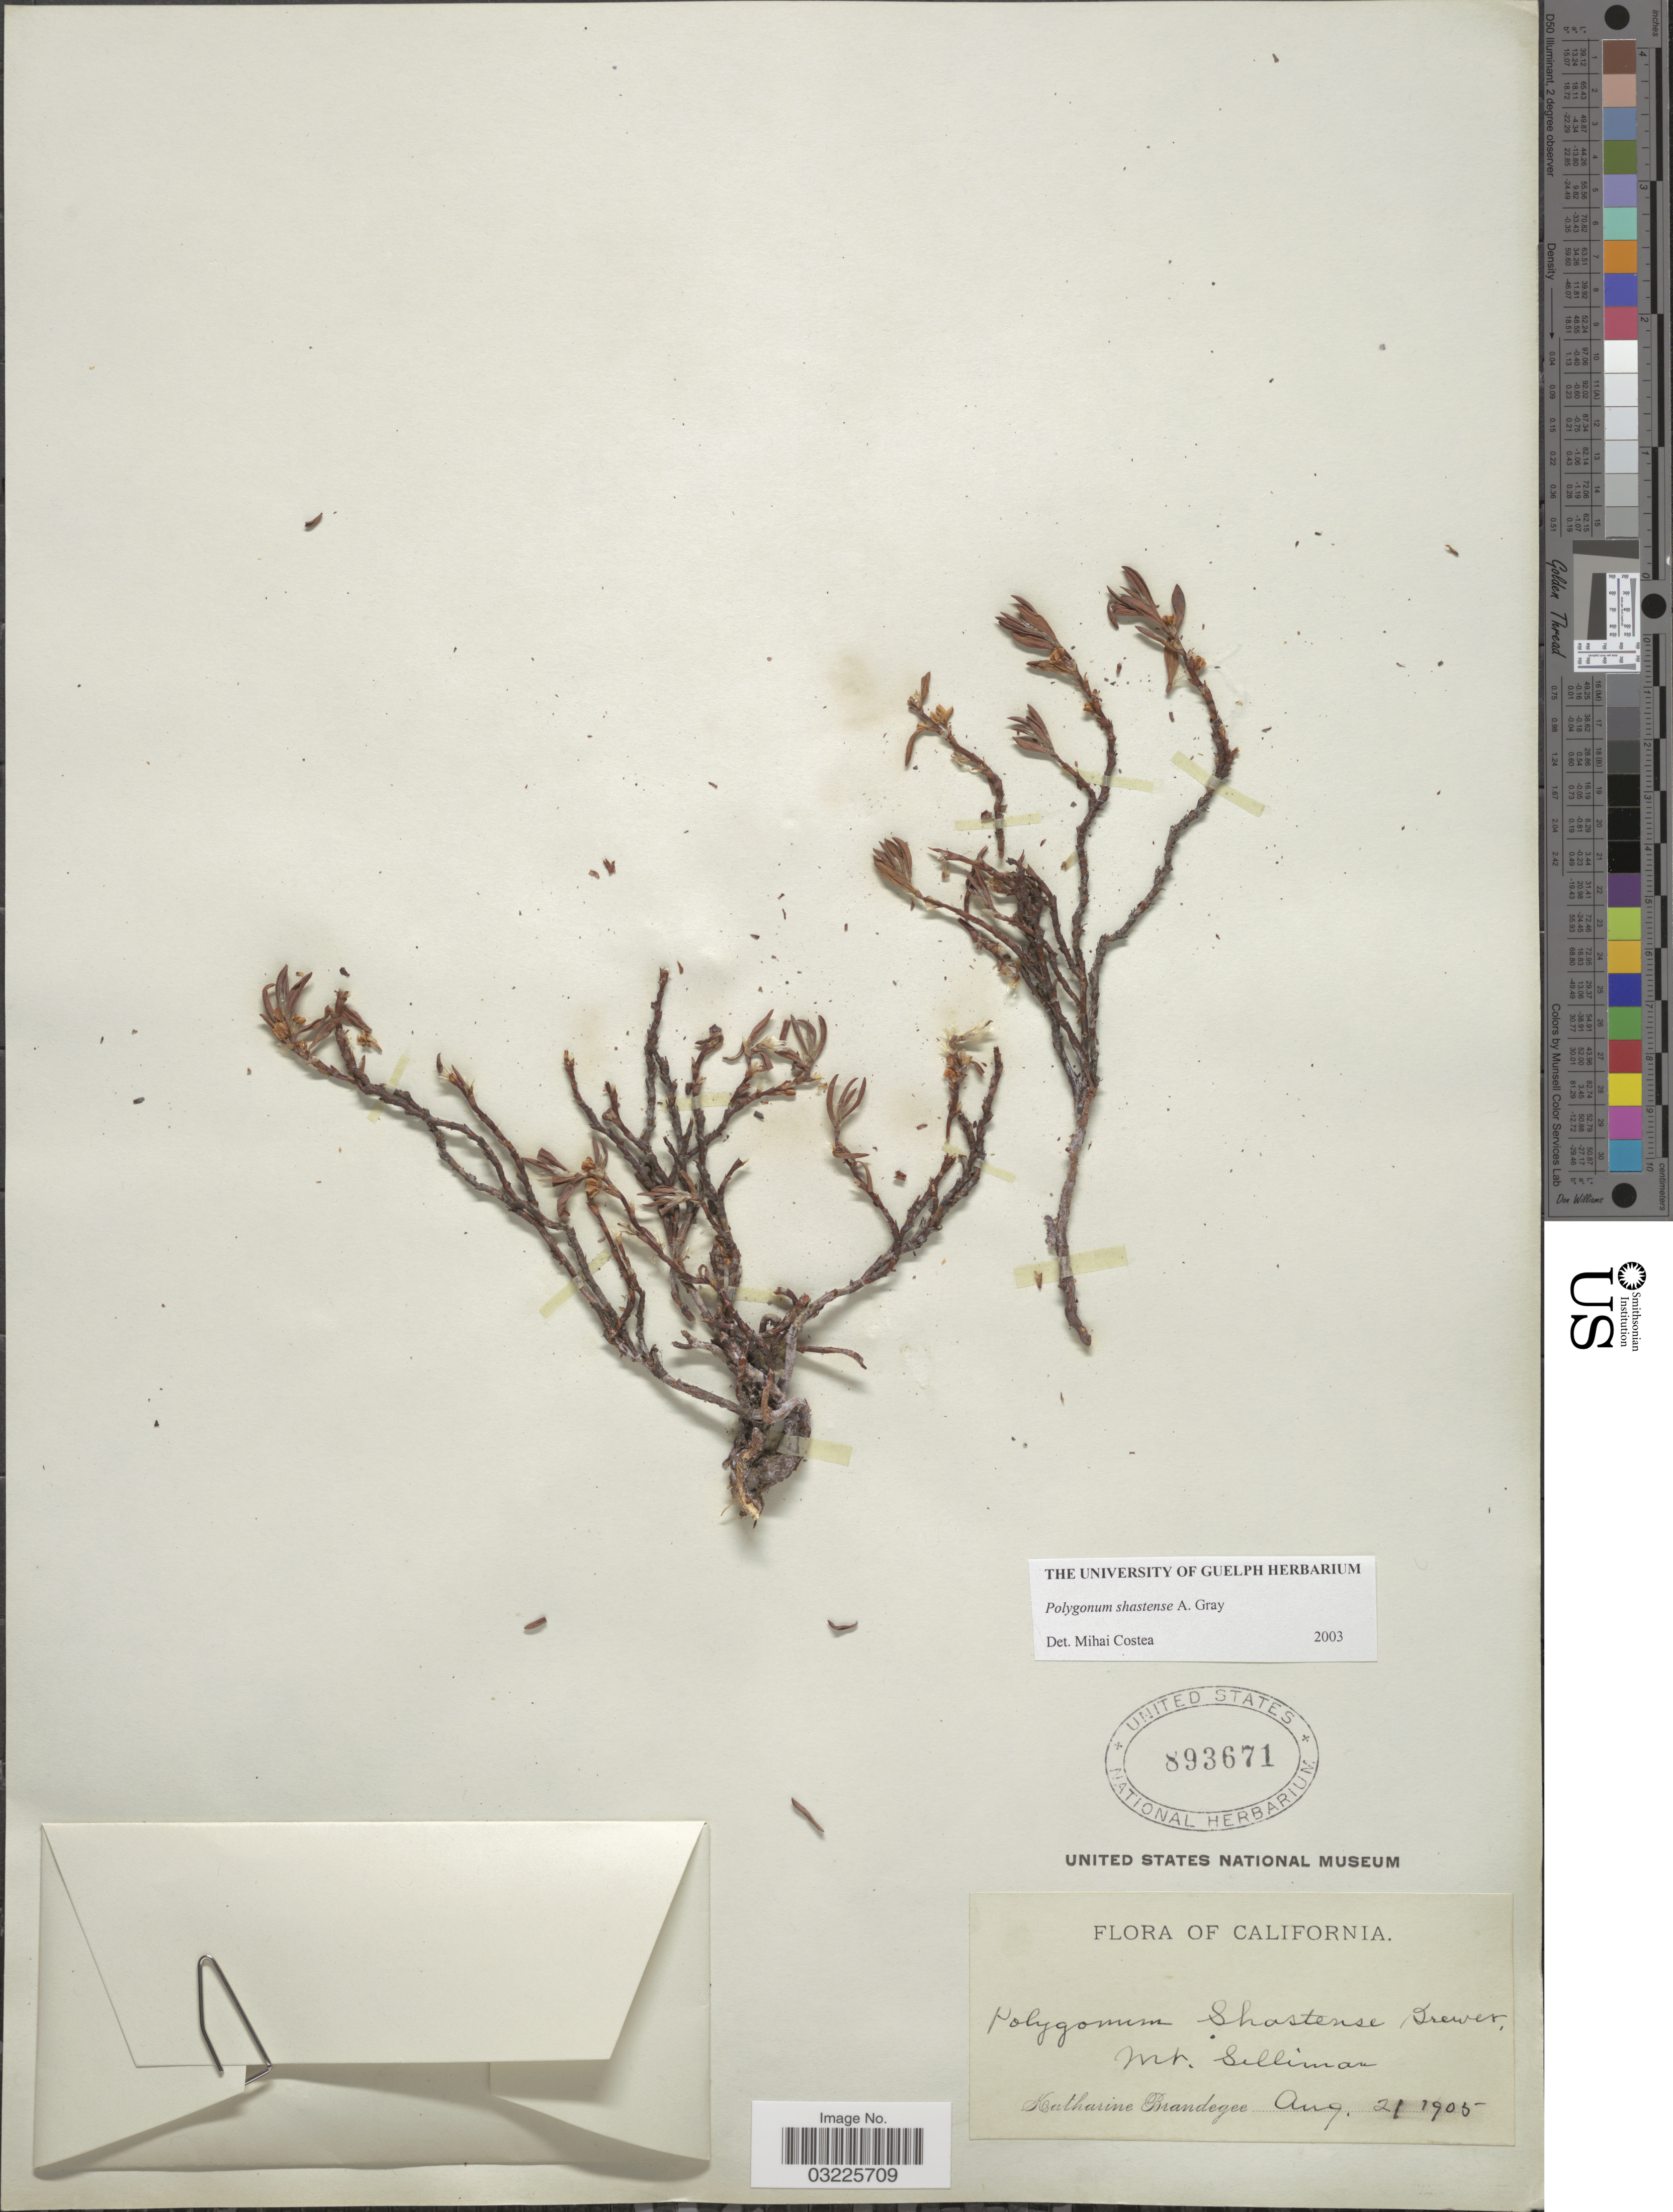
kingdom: Plantae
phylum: Tracheophyta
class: Magnoliopsida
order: Caryophyllales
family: Polygonaceae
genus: Polygonum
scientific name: Polygonum shastense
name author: W.H. Brewer ex A. Gray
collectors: M. K. Brandegee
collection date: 1905-08-21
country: United States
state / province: California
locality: Mt. Silliman.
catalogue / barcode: US 893671